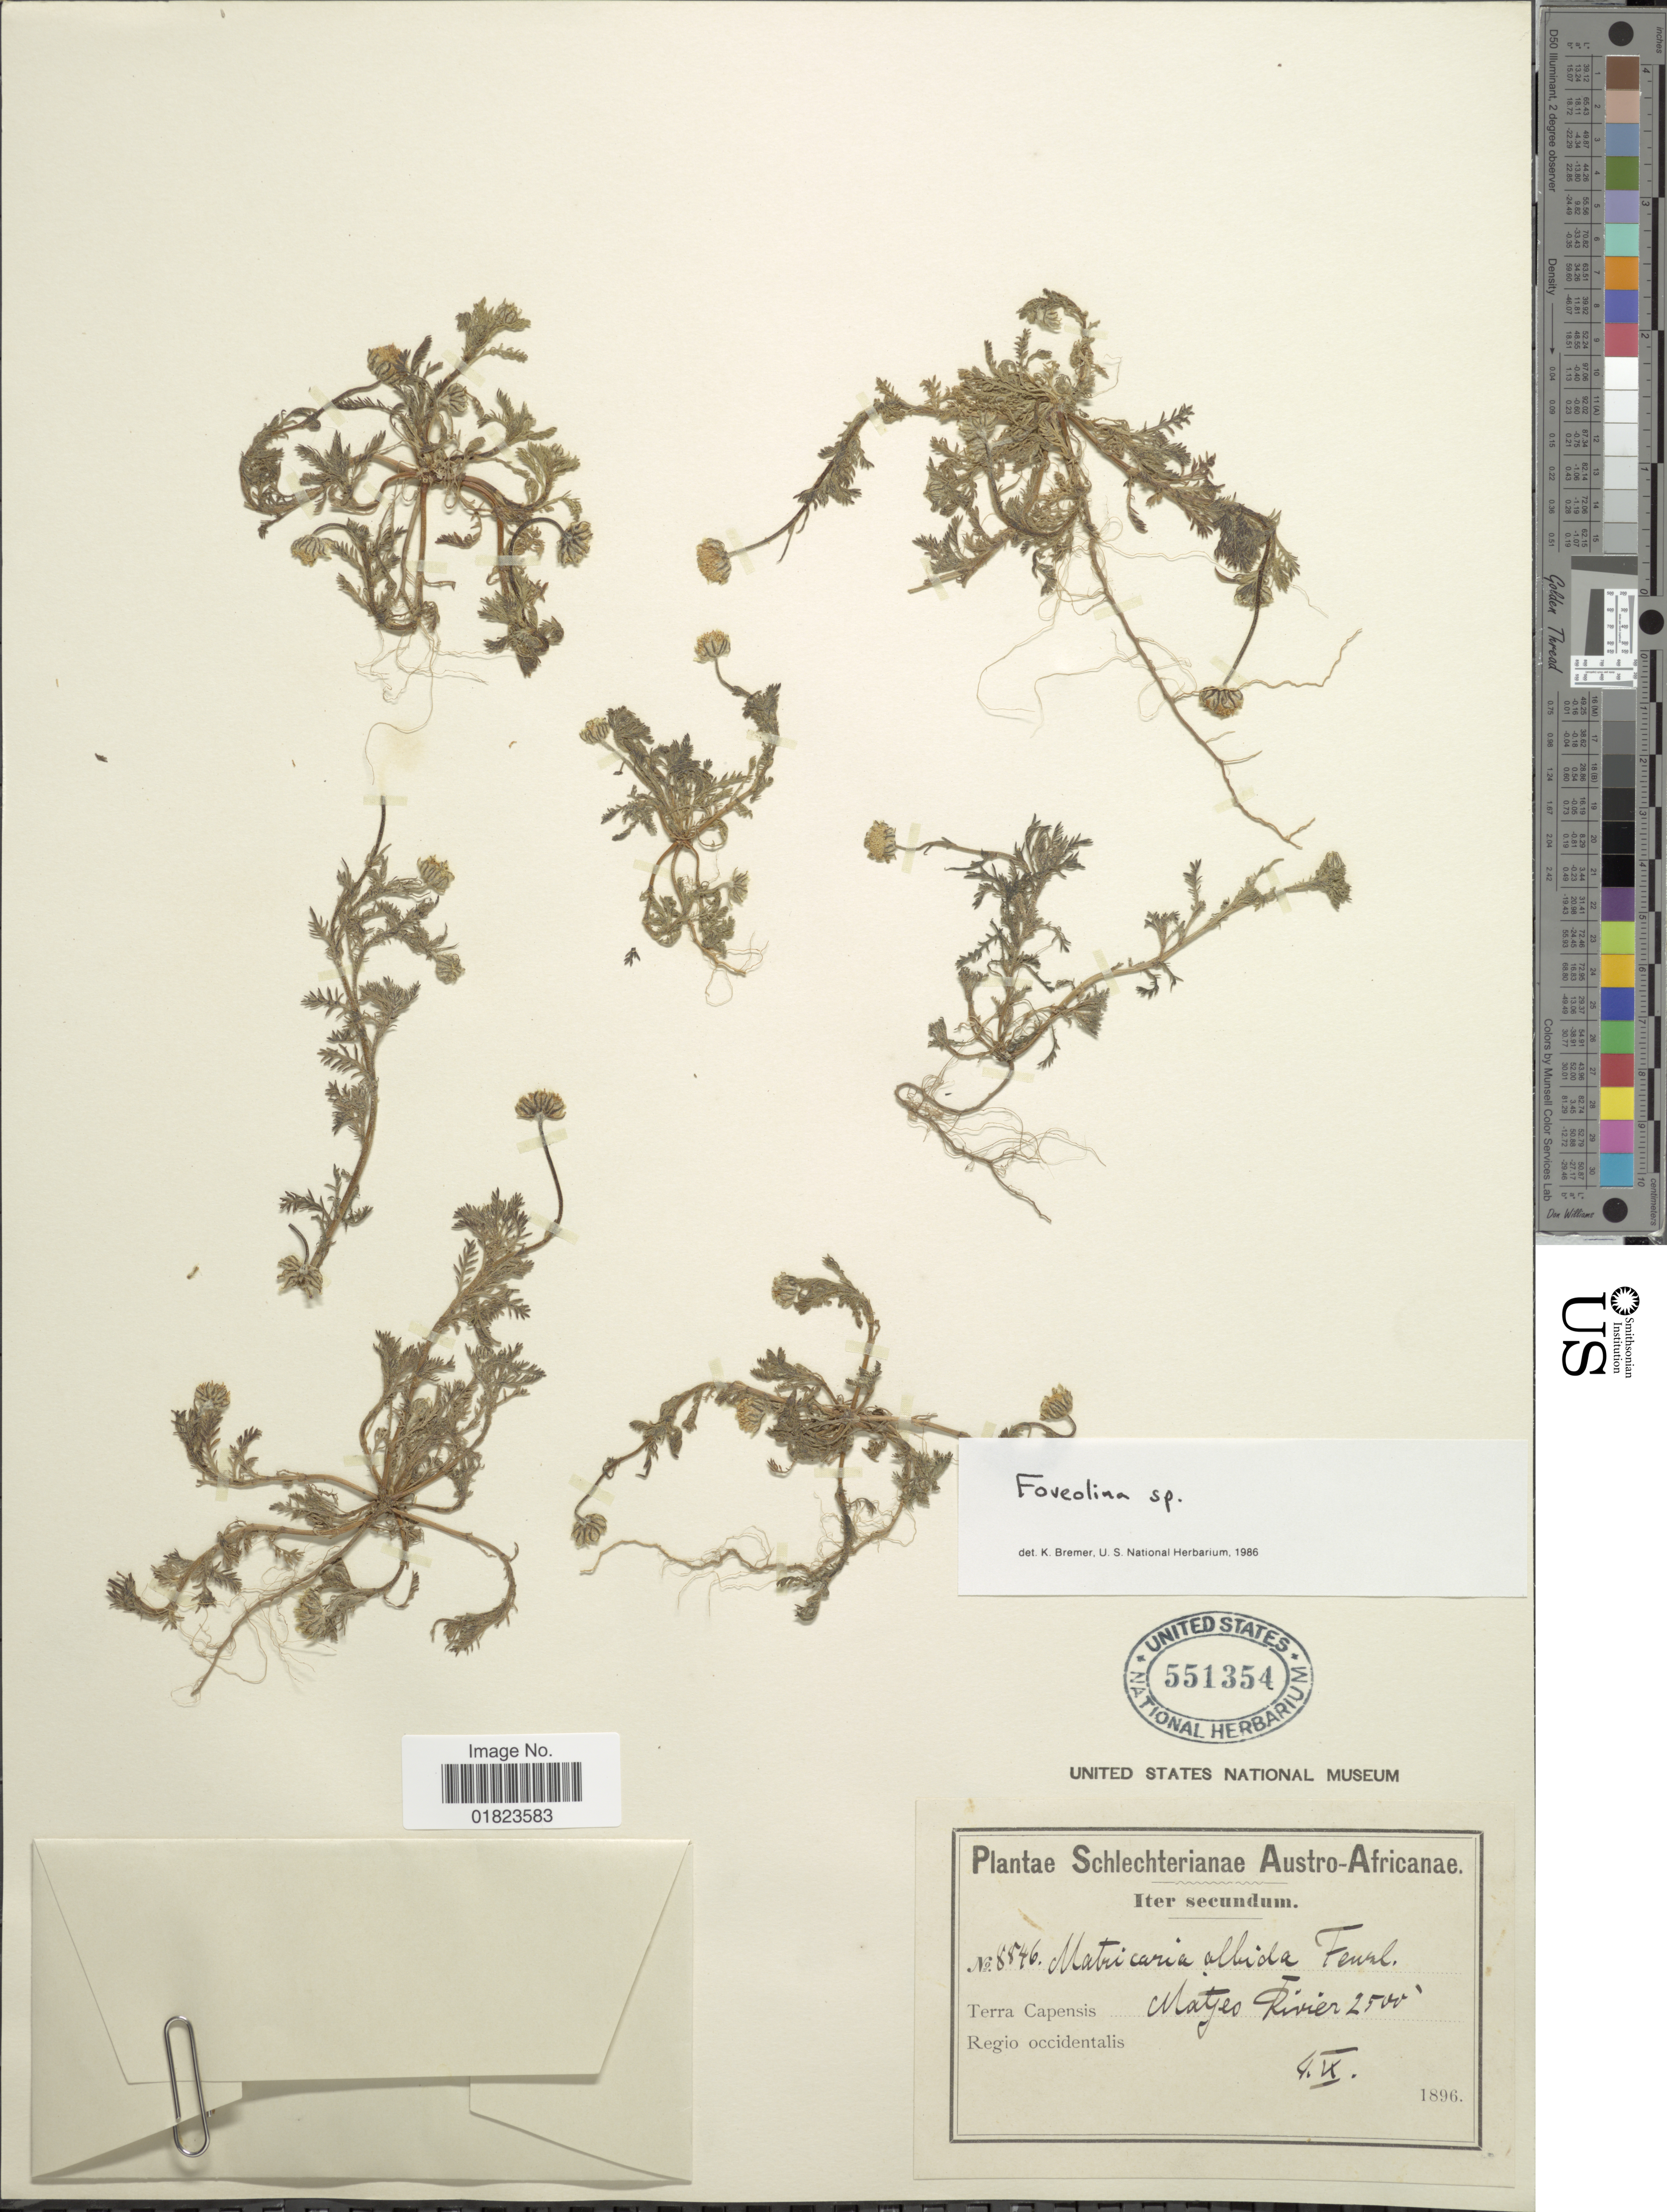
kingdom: Plantae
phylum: Tracheophyta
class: Magnoliopsida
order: Asterales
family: Asteraceae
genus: Foveolina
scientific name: Foveolina sp.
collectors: Schlechter, --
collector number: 8846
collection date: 1896-09-04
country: South Africa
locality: Austro-Africanae. Terra Capensis. Matjes River, Regio occidentalis.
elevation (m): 762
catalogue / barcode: US 551354